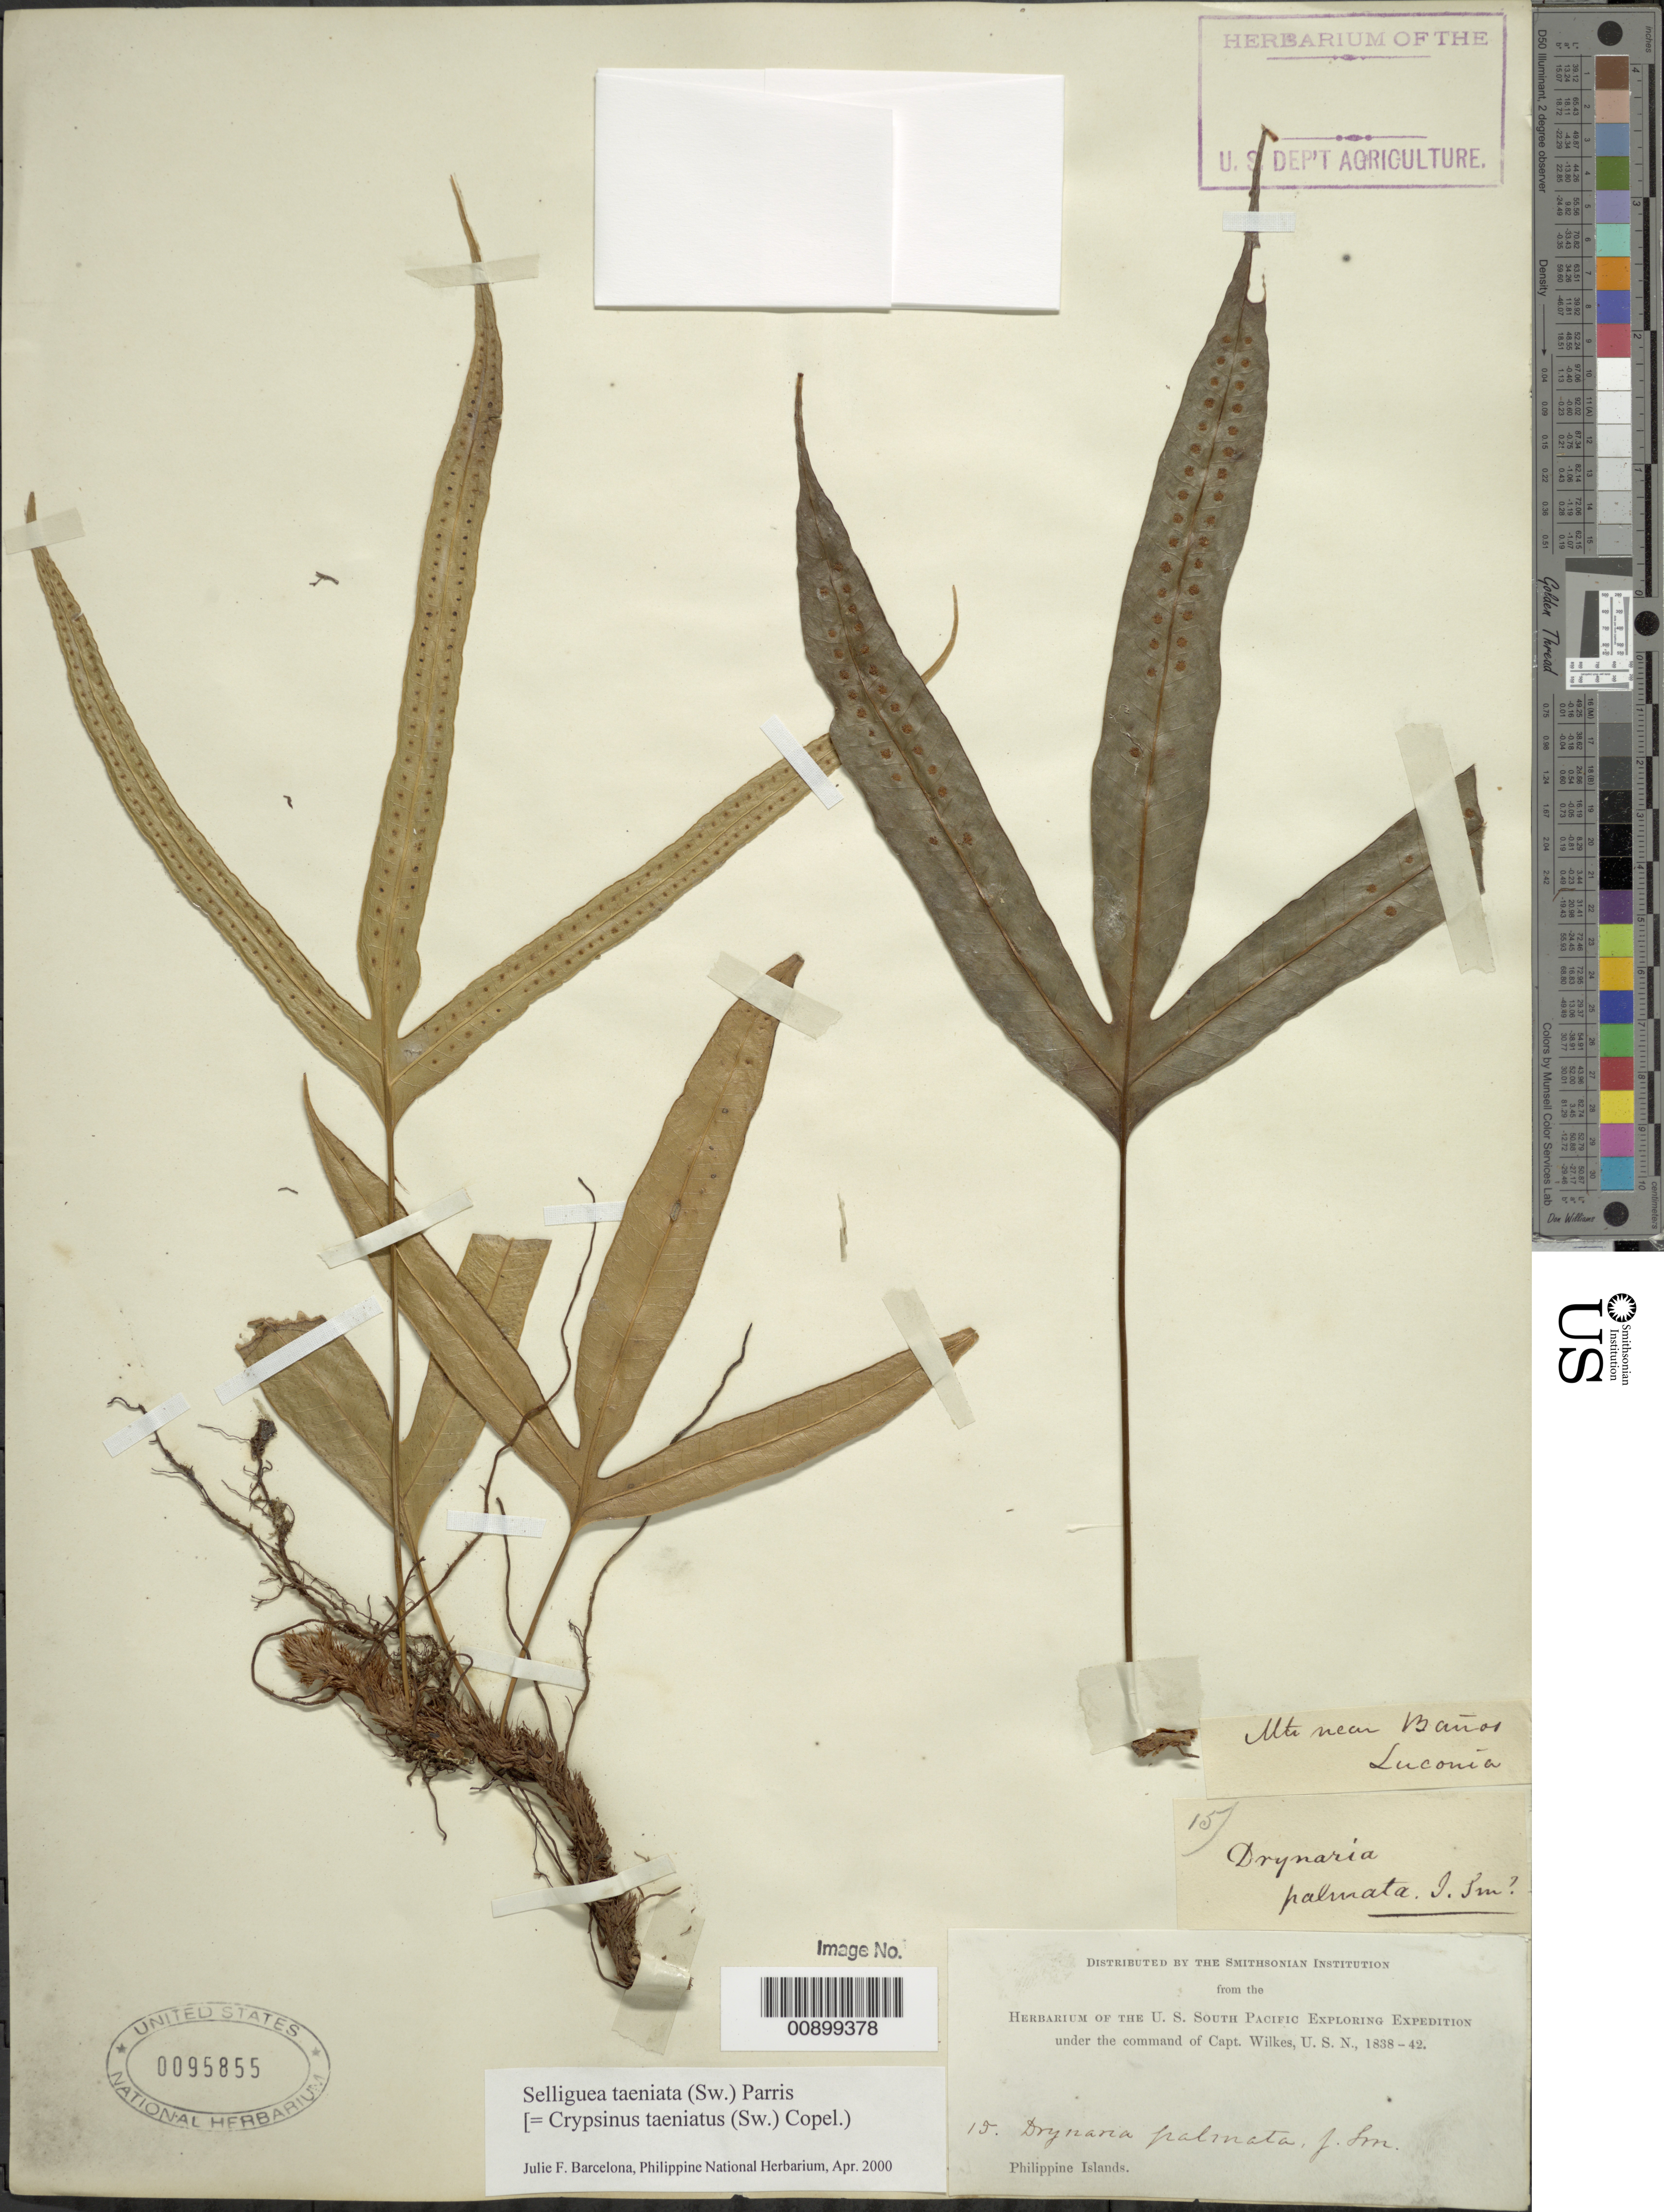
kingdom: Plantae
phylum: Tracheophyta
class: Polypodiopsida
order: Polypodiales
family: Polypodiaceae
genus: Selliguea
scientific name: Selliguea taeniata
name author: Parris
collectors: Wilkes Explor. Exped.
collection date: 1838/1842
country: Philippines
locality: Philippine Islands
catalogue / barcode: US 95855